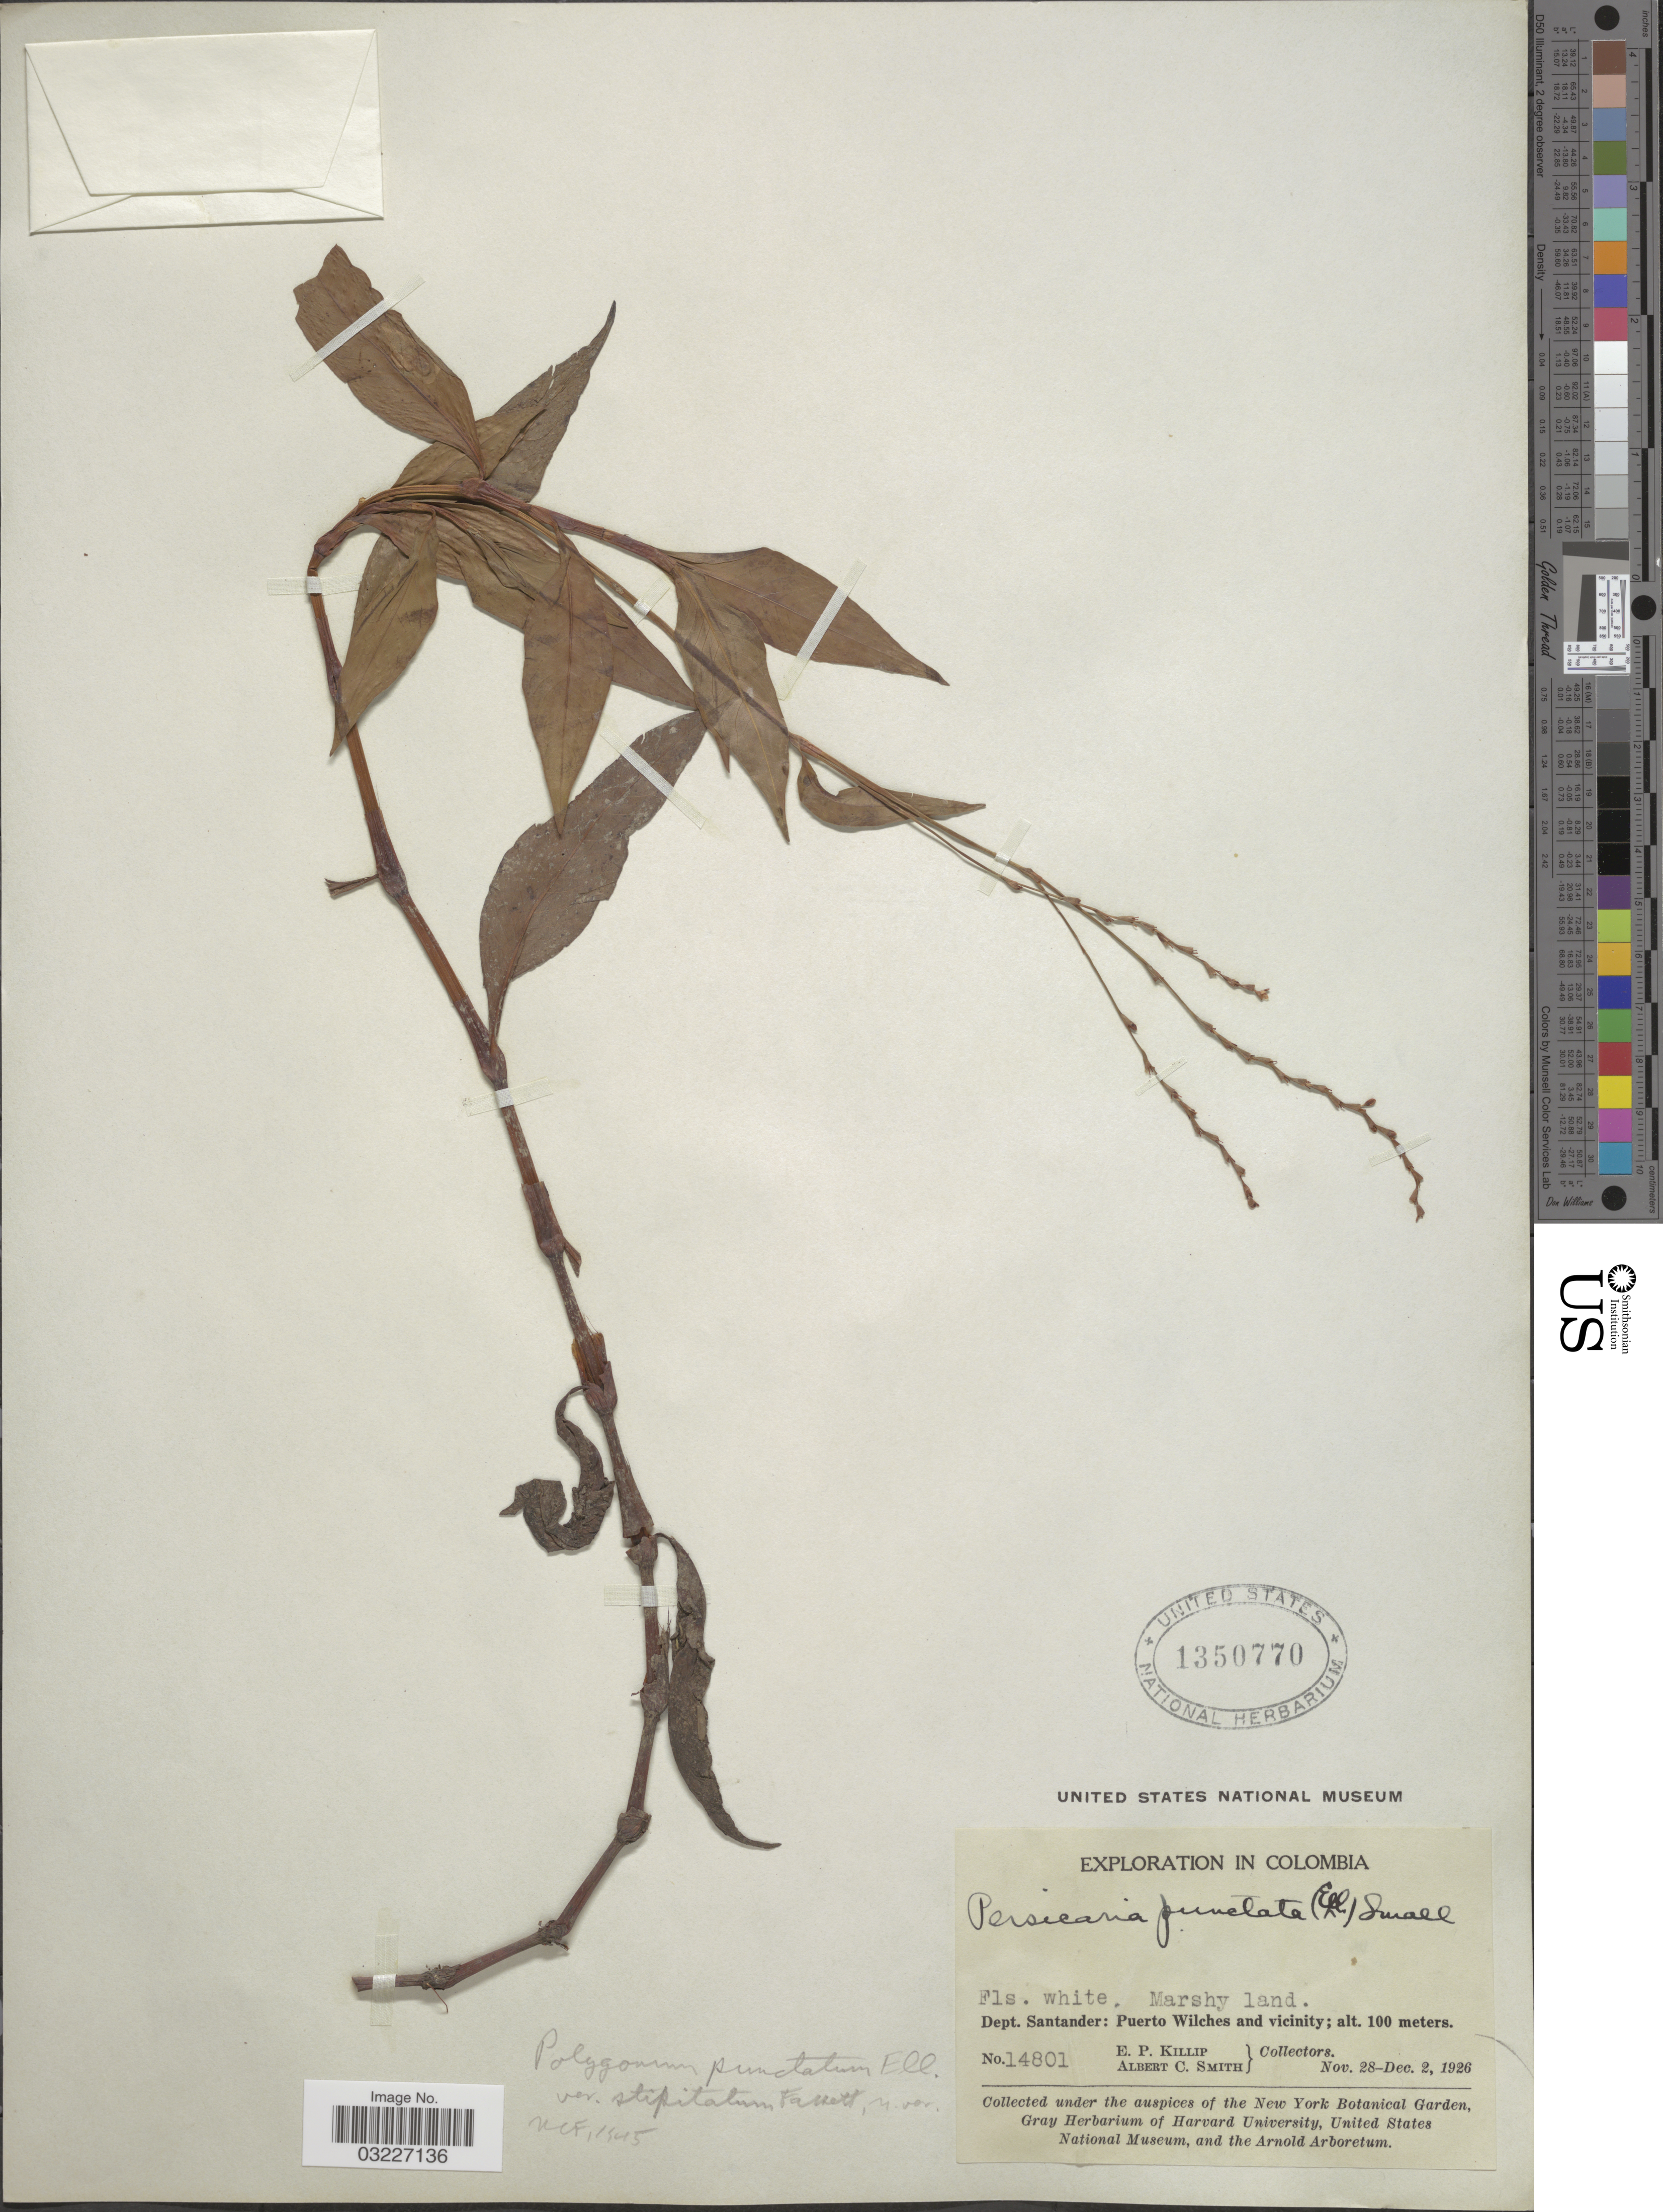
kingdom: Plantae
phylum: Tracheophyta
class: Magnoliopsida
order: Caryophyllales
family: Polygonaceae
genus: Persicaria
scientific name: Persicaria punctata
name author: (Elliott) Small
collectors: E. P. Killip & A. C. Smith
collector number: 14801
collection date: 1926-11-28/1926-12-02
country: Colombia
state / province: Santander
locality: Dept. Santander: Puerto Wilches and vicinity.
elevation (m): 100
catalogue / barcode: US 1350770